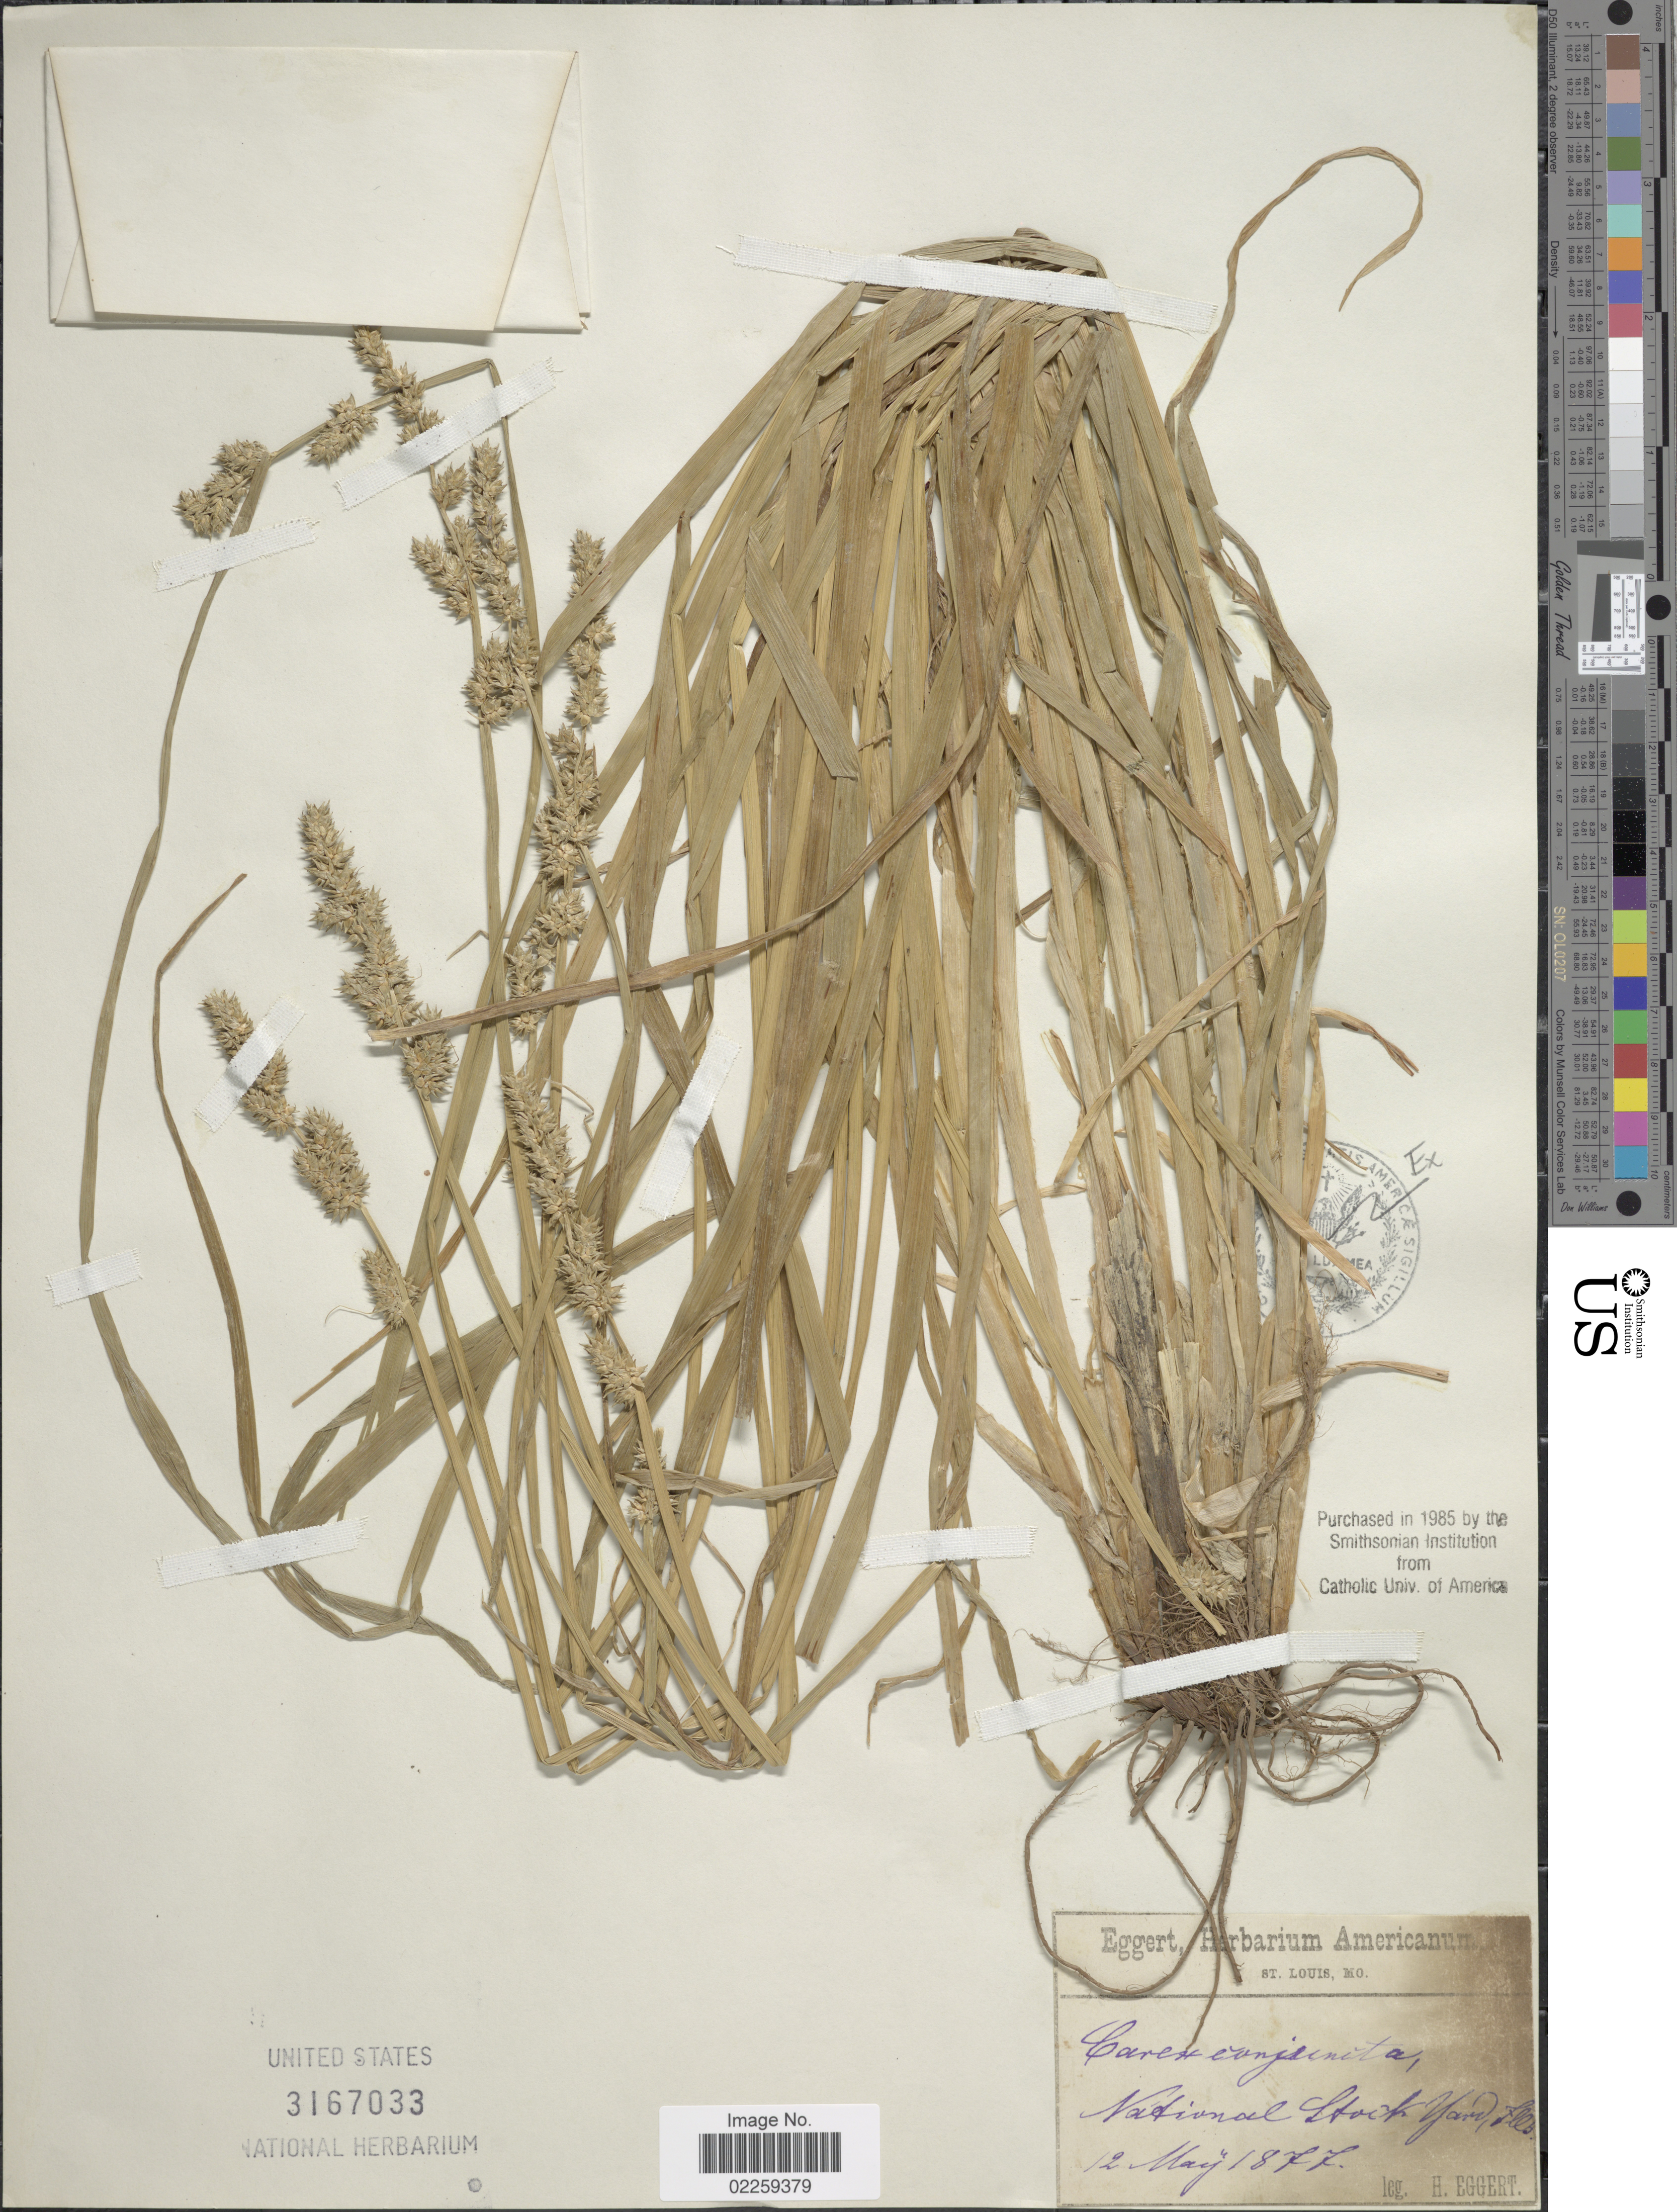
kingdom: Plantae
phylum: Tracheophyta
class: Liliopsida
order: Poales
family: Cyperaceae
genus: Carex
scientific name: Carex conjuncta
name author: Boott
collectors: H. Eggert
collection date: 1877-05-12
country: United States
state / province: Illinois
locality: National Stock Yard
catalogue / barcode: US 3167033